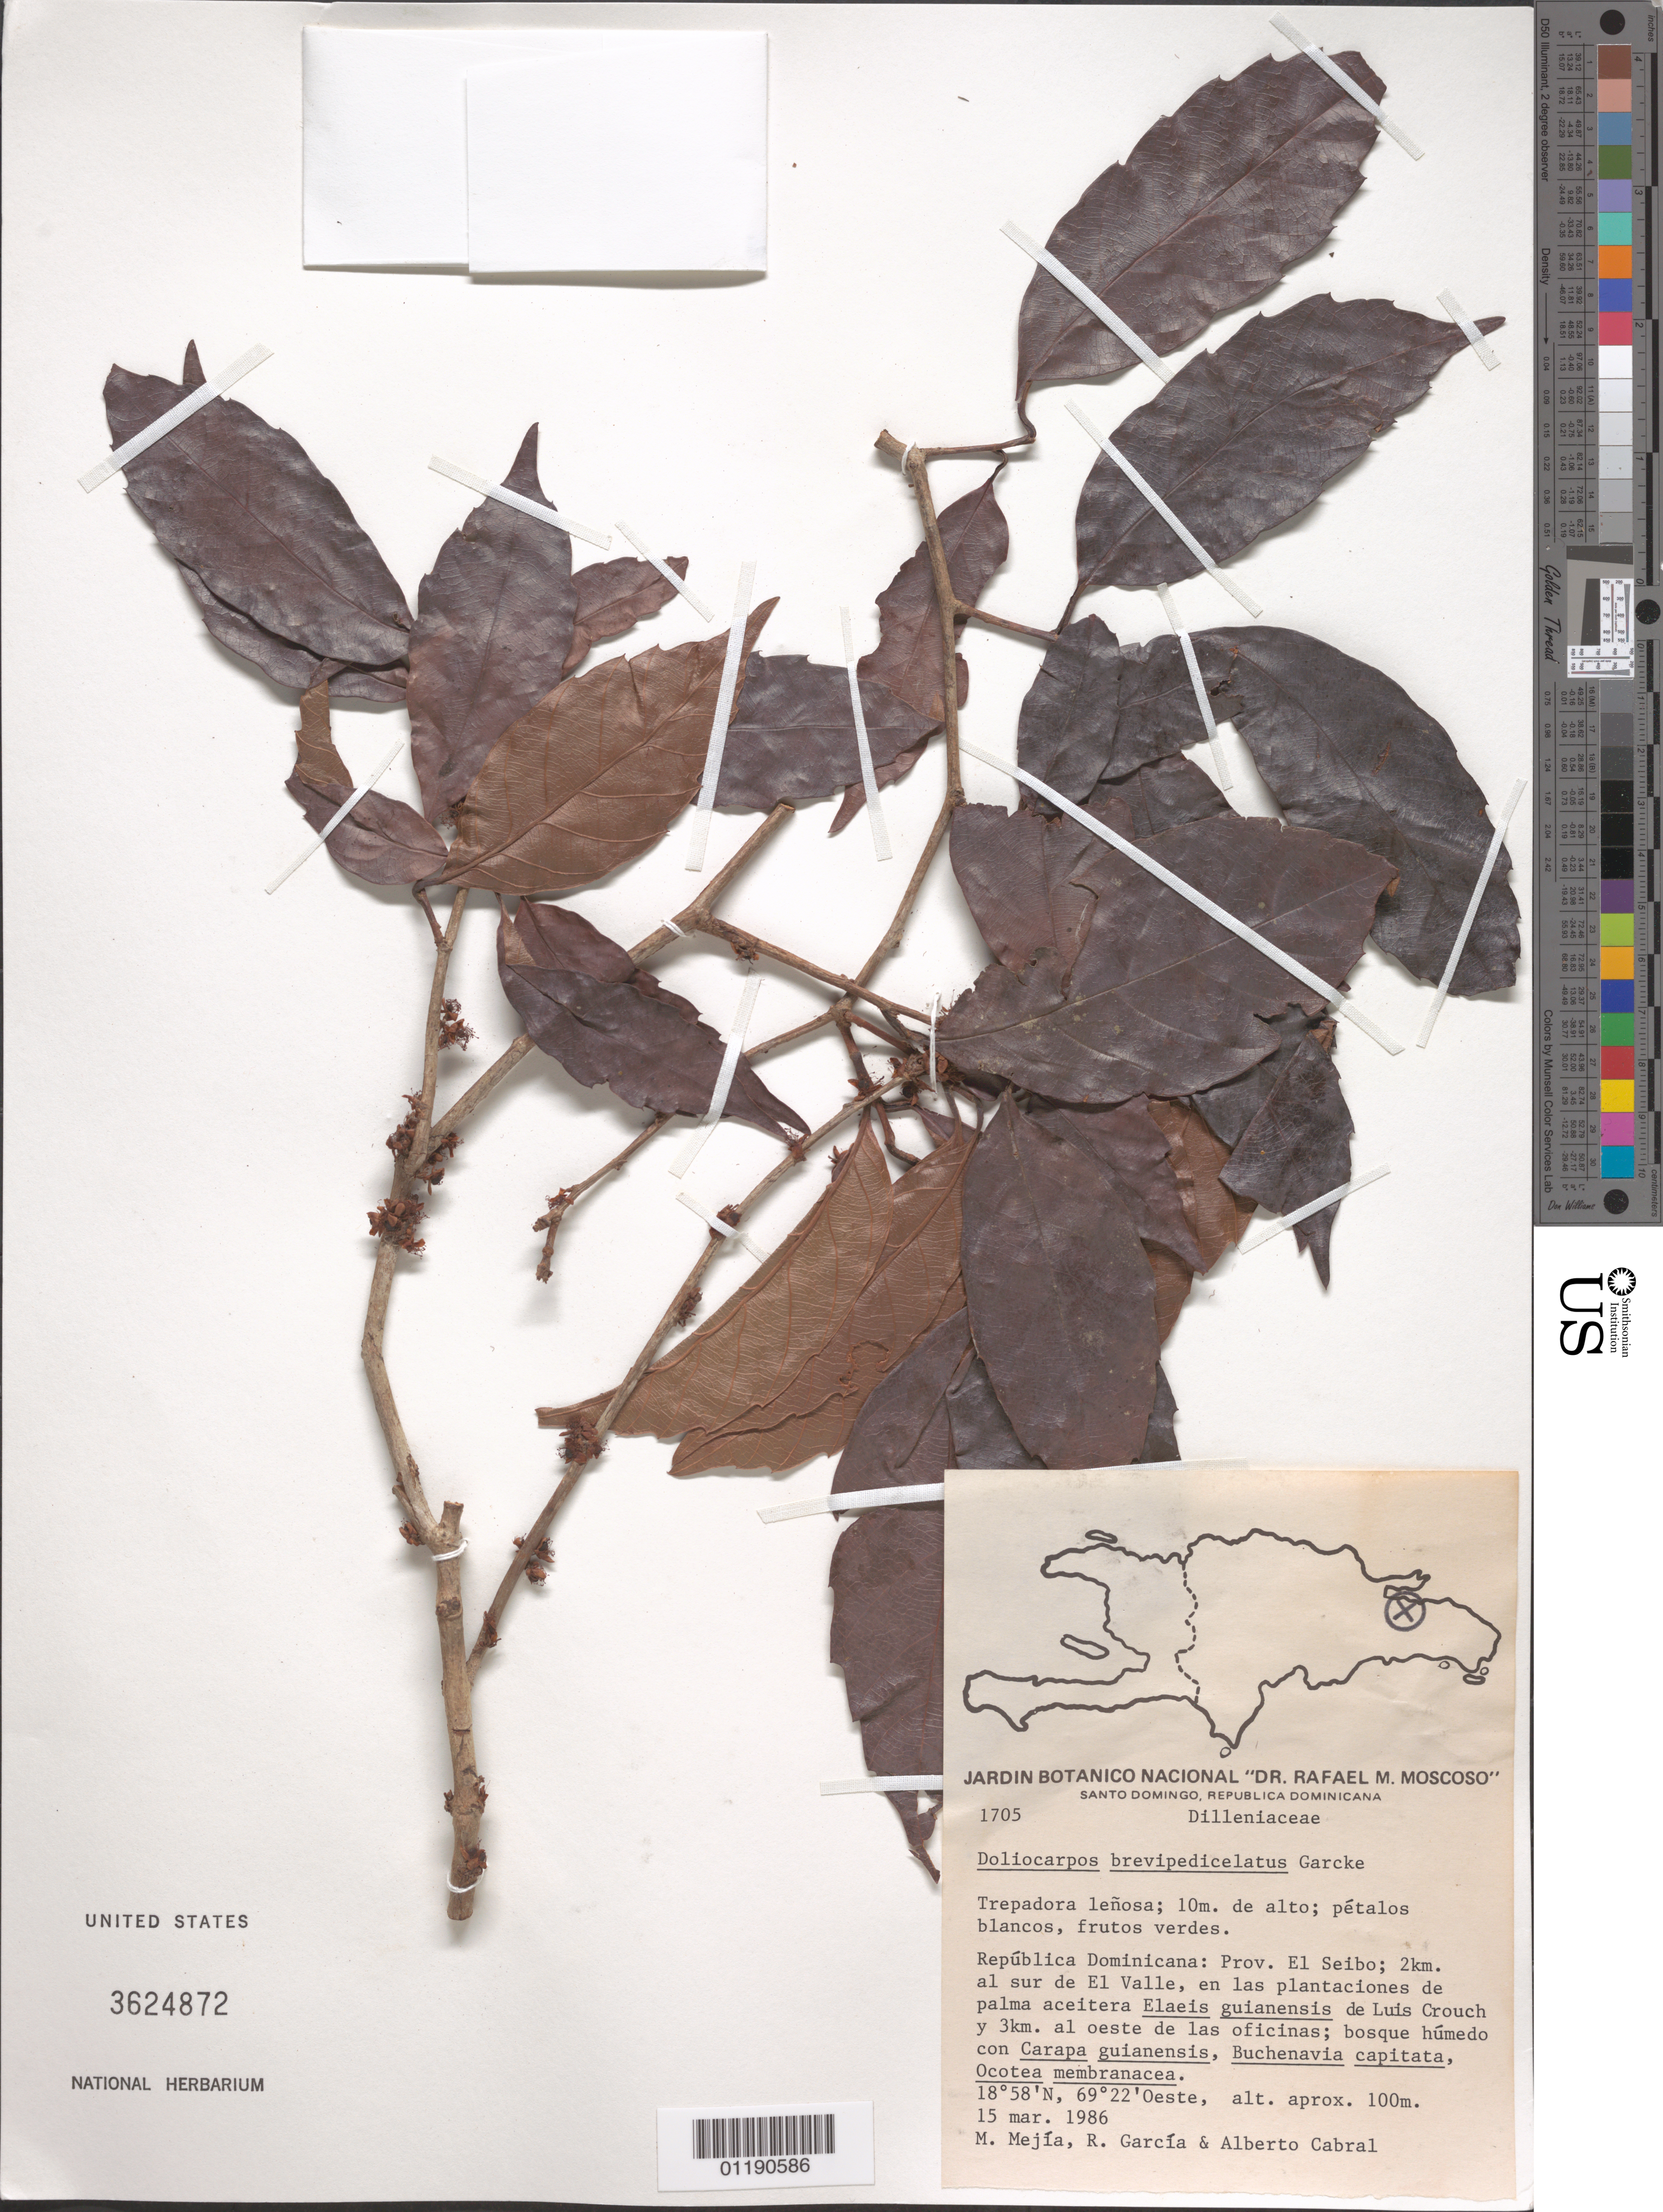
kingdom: Plantae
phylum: Tracheophyta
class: Magnoliopsida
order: Dilleniales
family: Dilleniaceae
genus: Doliocarpus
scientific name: Doliocarpus brevipedicellatus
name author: Garcke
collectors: M. Mejia, R. G. García & A. Cabral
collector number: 1705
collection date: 1986-03-15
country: Dominican Republic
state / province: El Seibo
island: Hispaniola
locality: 2 km S of El Valle, in the oil pal plantations of Luis Crouch and 3 km W of the offices.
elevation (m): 100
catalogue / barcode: US 3624872